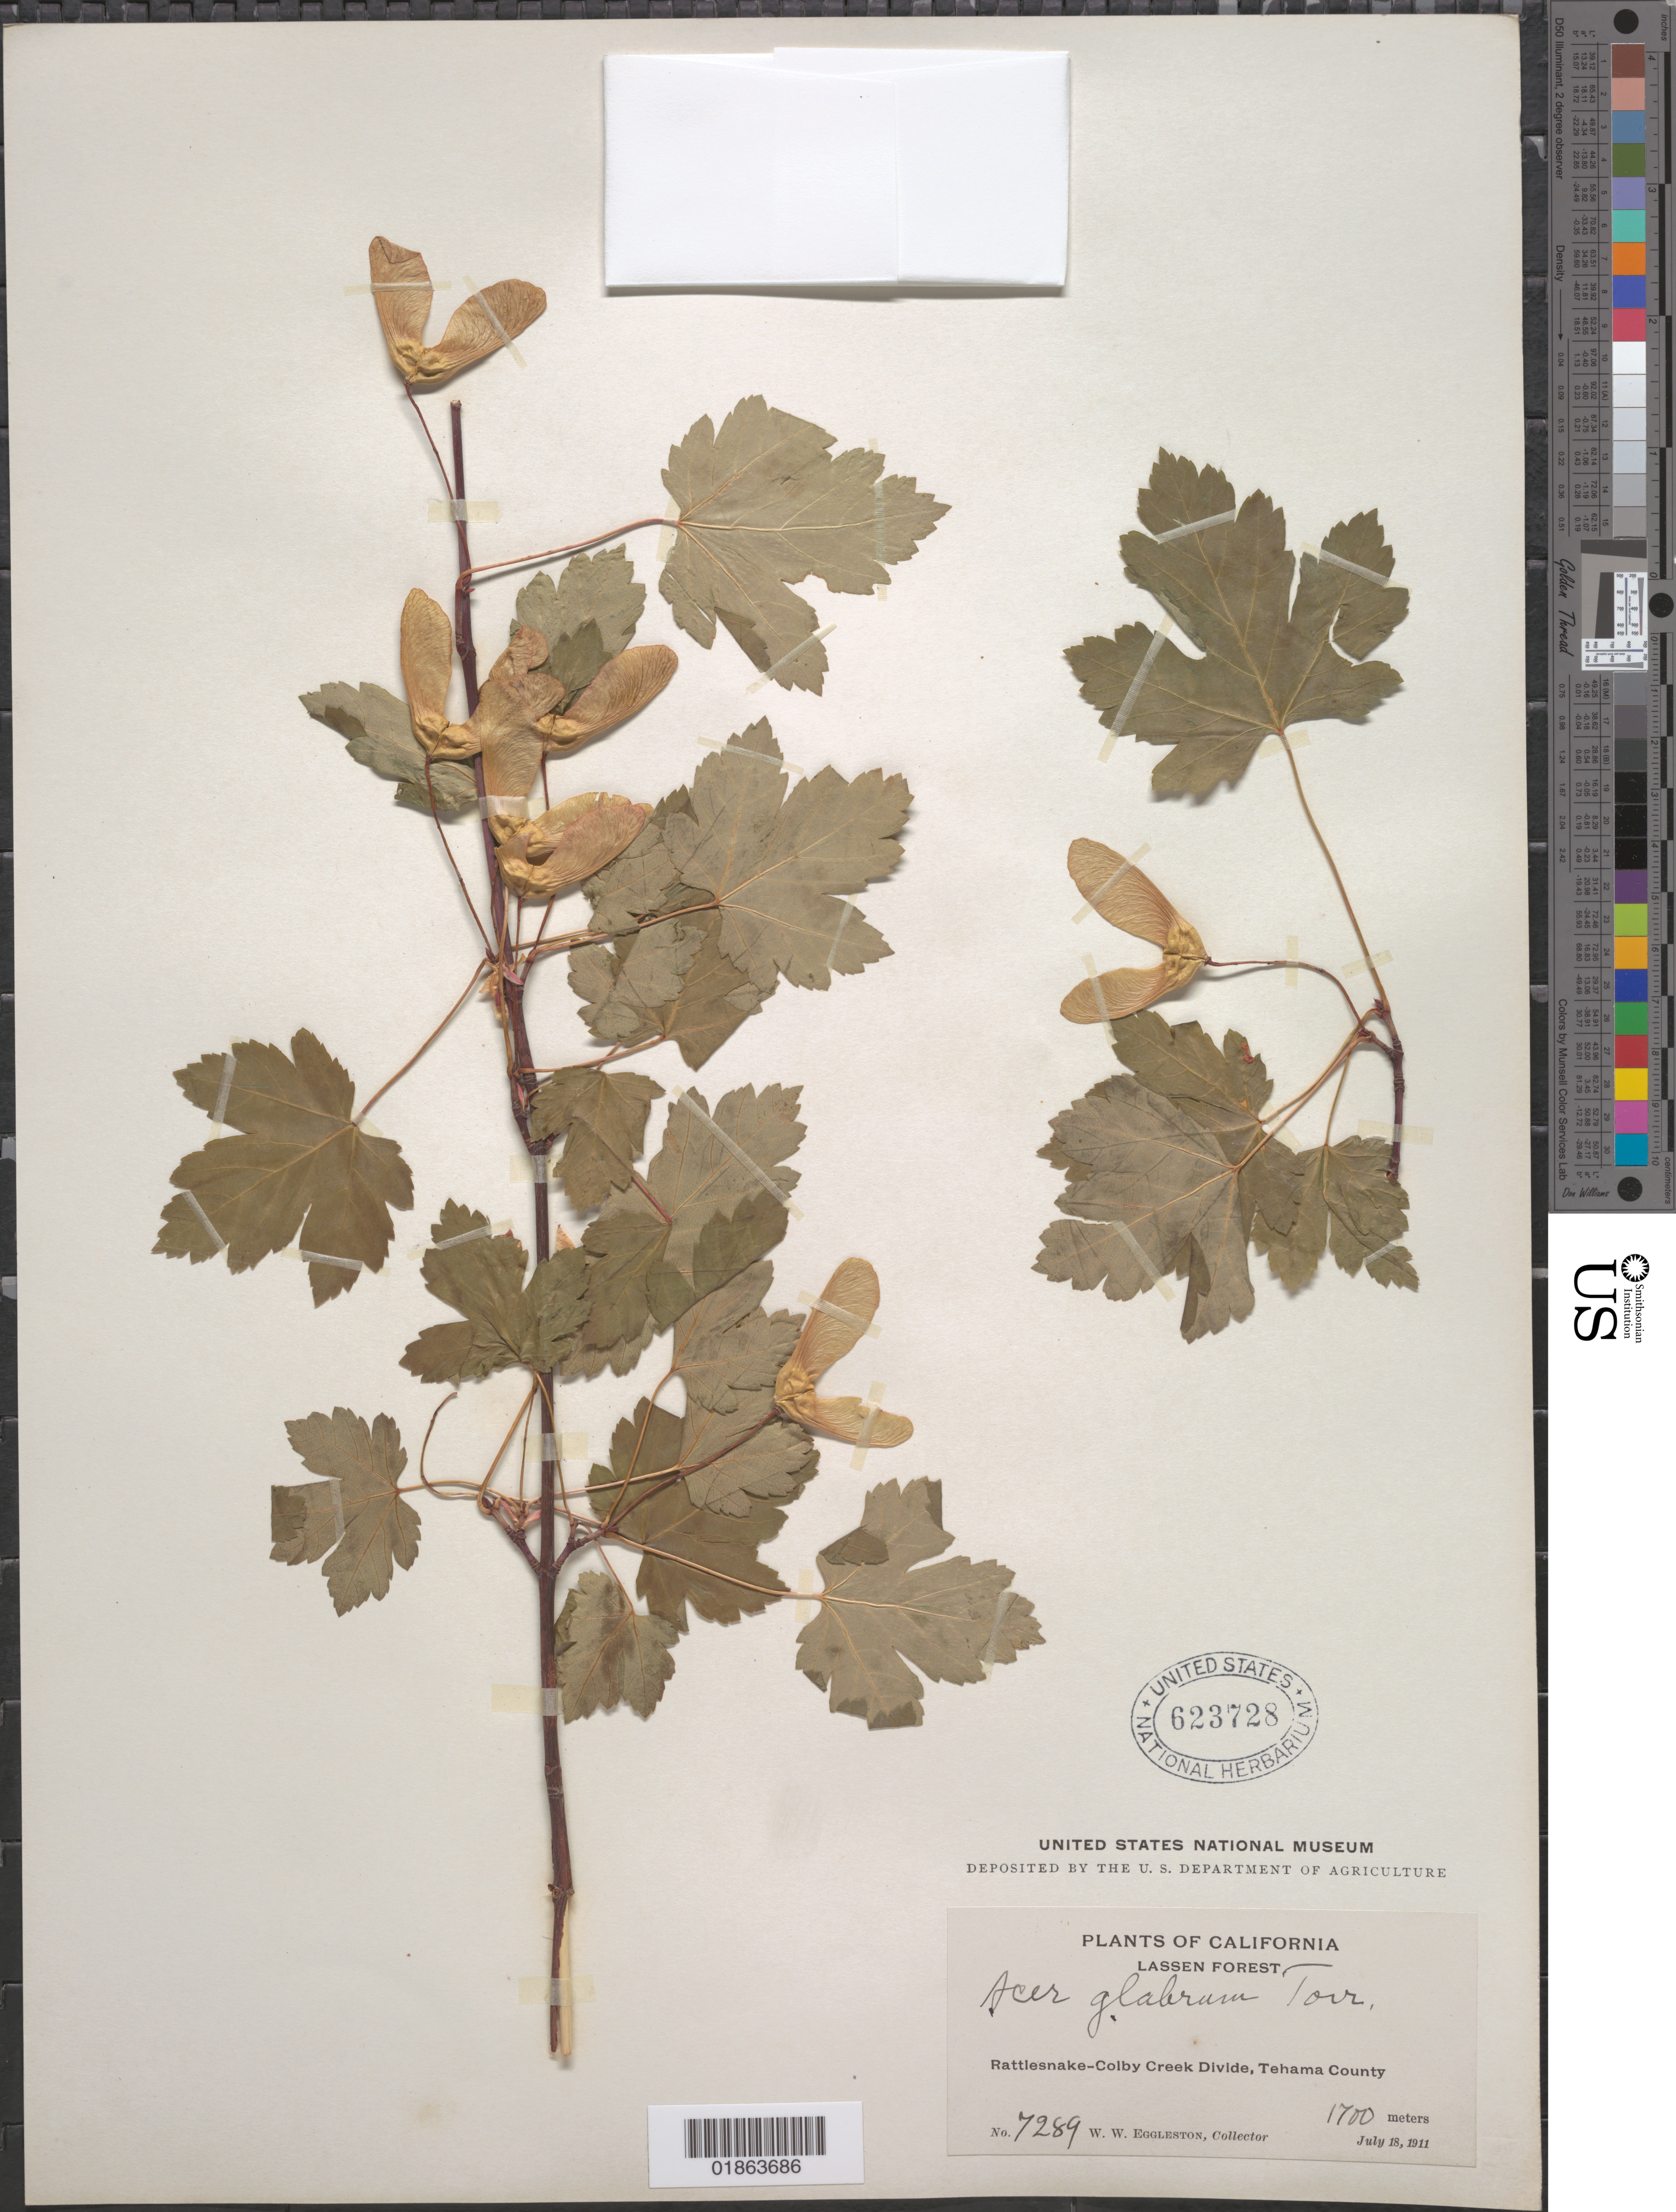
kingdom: Plantae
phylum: Tracheophyta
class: Magnoliopsida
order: Sapindales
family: Sapindaceae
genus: Acer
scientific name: Acer glabrum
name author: Torr.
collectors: W. W. Eggleston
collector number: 7289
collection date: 1911-07-18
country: United States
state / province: California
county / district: Tehama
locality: Lassen Forest. Rattlesnake-Colby Creek Divide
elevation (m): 1700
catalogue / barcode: US 623728